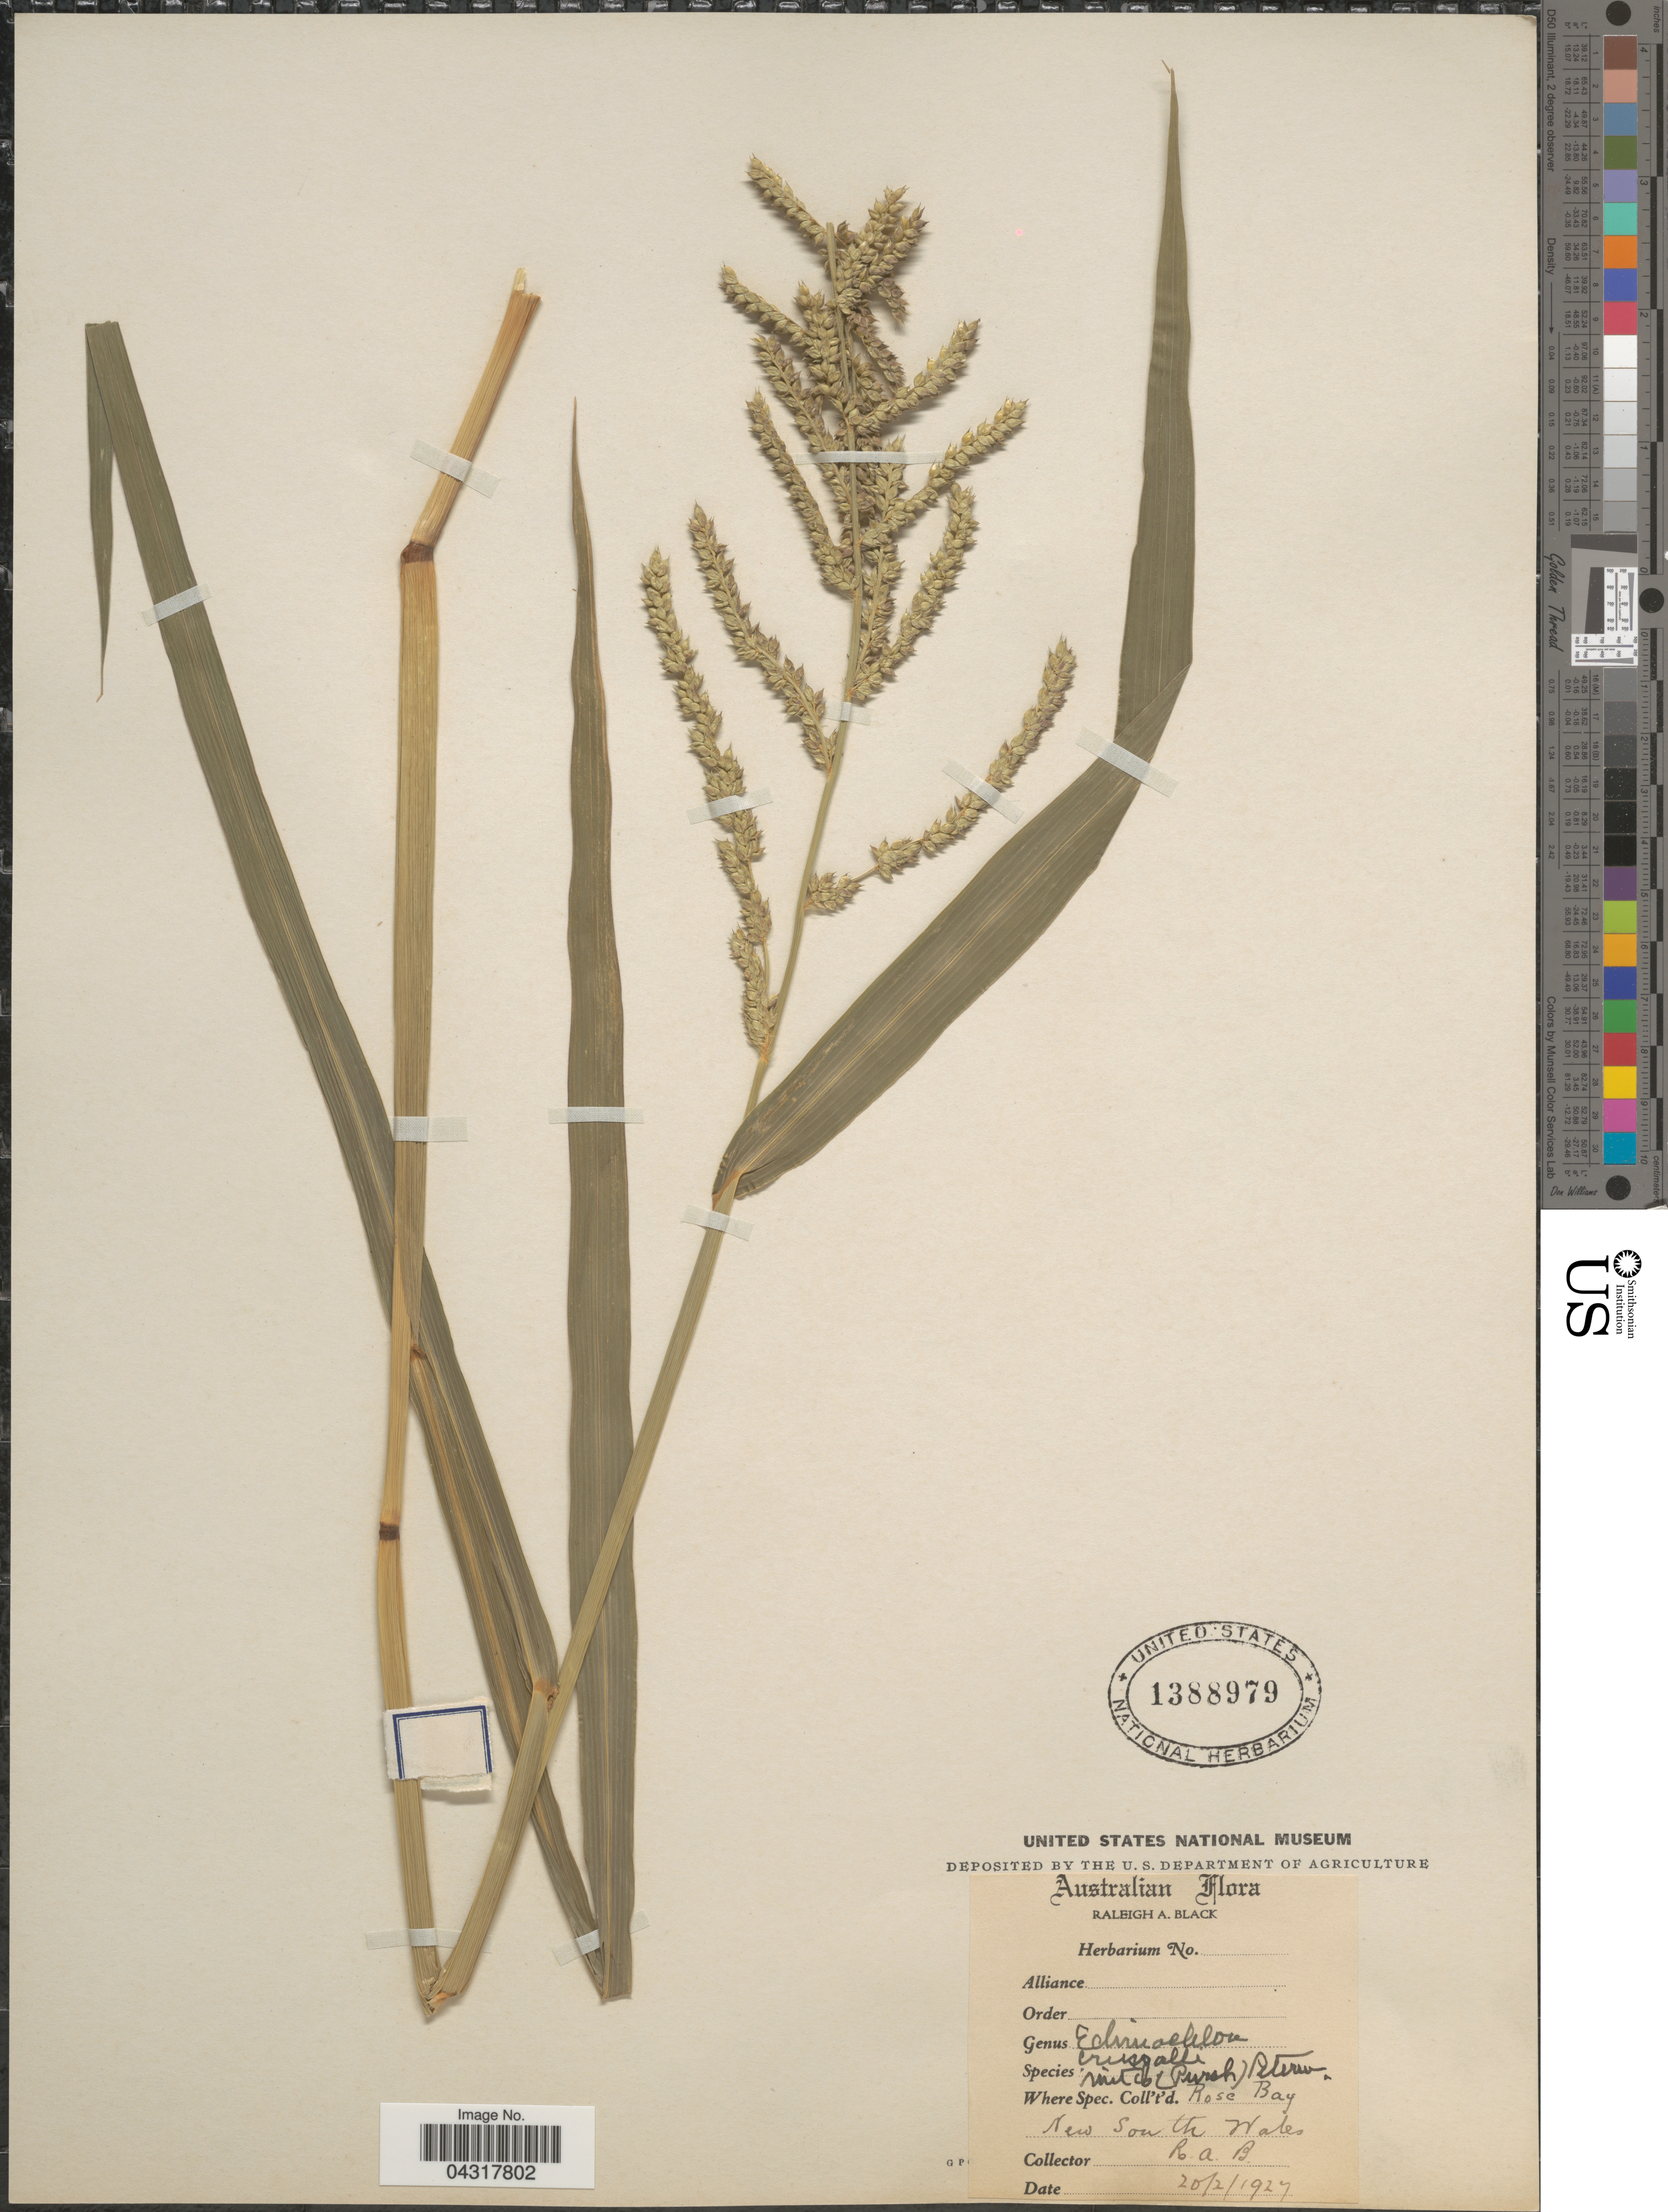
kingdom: Plantae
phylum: Tracheophyta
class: Liliopsida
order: Poales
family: Poaceae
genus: Echinochloa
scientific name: Echinochloa crus-galli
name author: (L.) P. Beauv.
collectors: R. A. Black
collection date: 1927-02-20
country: Australia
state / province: New South Wales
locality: Rose Bay.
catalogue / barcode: US 1388979